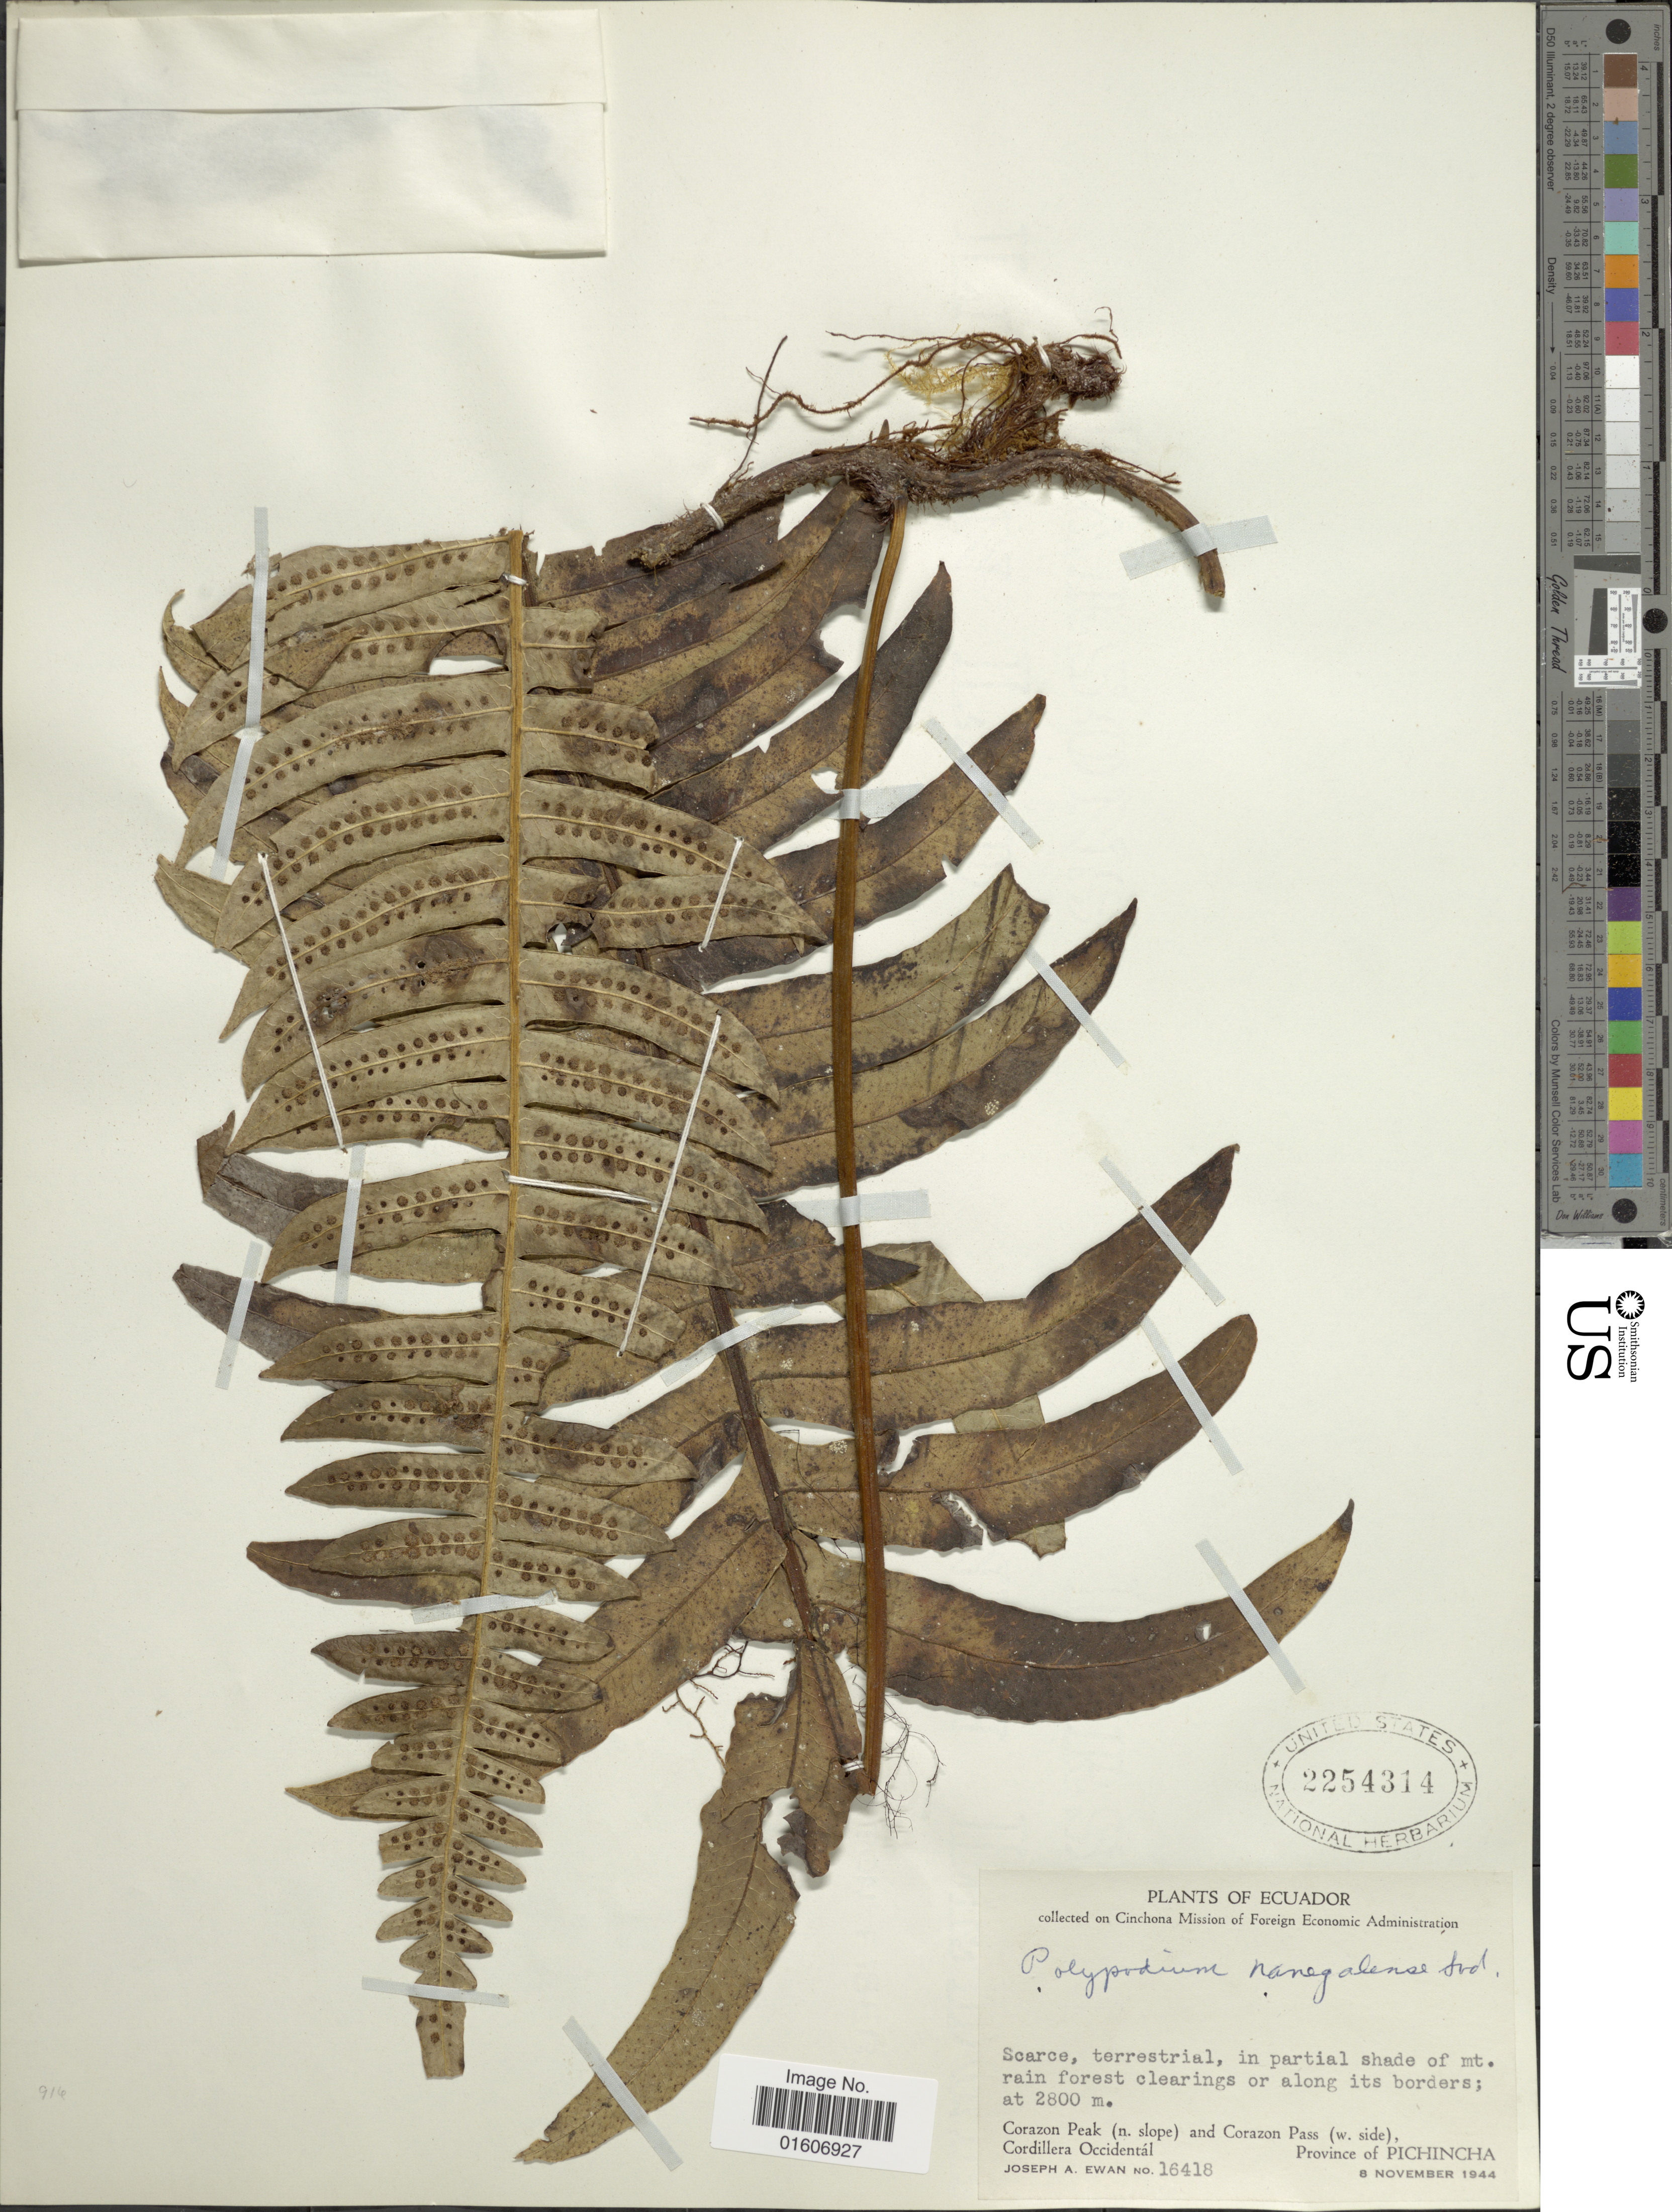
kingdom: Plantae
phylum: Tracheophyta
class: Polypodiopsida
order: Polypodiales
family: Polypodiaceae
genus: Serpocaulon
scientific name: Serpocaulon nanegalense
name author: (Sod.) A.R. Sm.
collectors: J. A. Ewan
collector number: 16418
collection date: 1944-11-08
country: Ecuador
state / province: Pichincha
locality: Corazon Peak (n. slope) and Corazon Pass (w side) Cordillera Occidental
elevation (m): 2800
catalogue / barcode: US 2254314